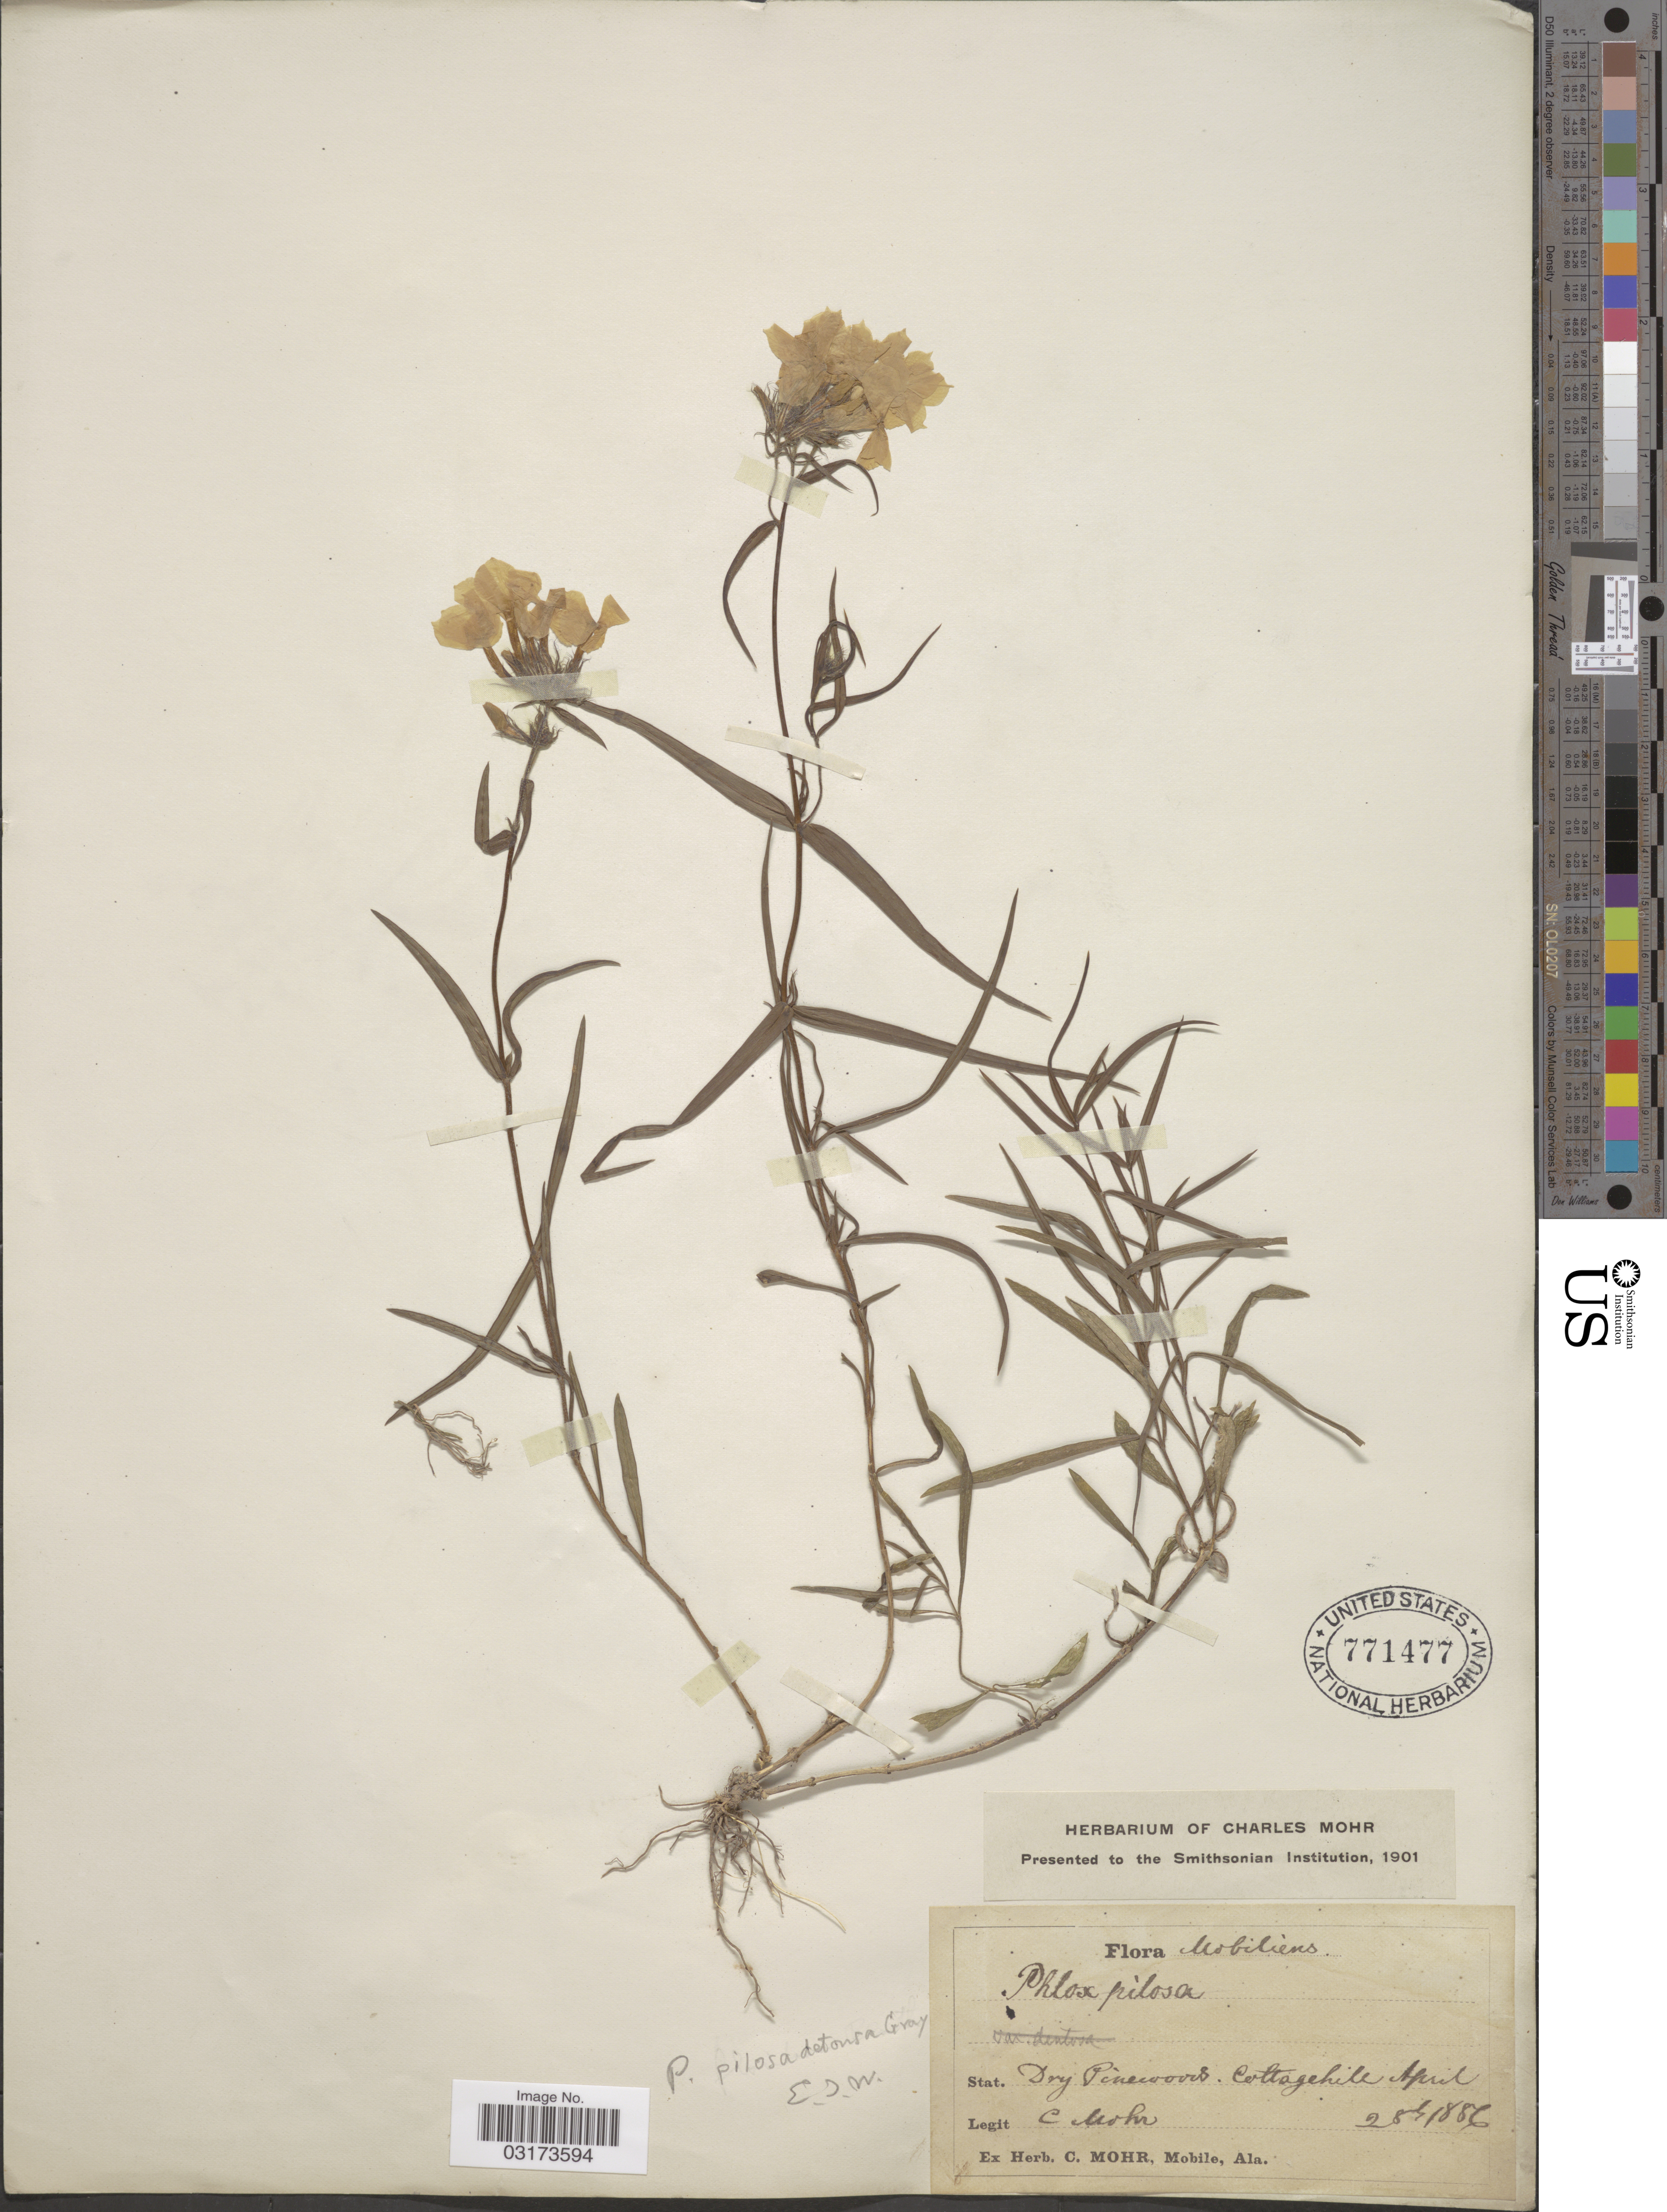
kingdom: Plantae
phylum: Tracheophyta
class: Magnoliopsida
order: Ericales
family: Polemoniaceae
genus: Phlox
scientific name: Phlox pilosa var. detonsa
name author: A. Gray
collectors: Mohr, C. T. (herbarium)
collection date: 1886-04-28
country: United States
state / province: Alabama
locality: Mobiliens. Cottagehill.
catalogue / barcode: US 771477